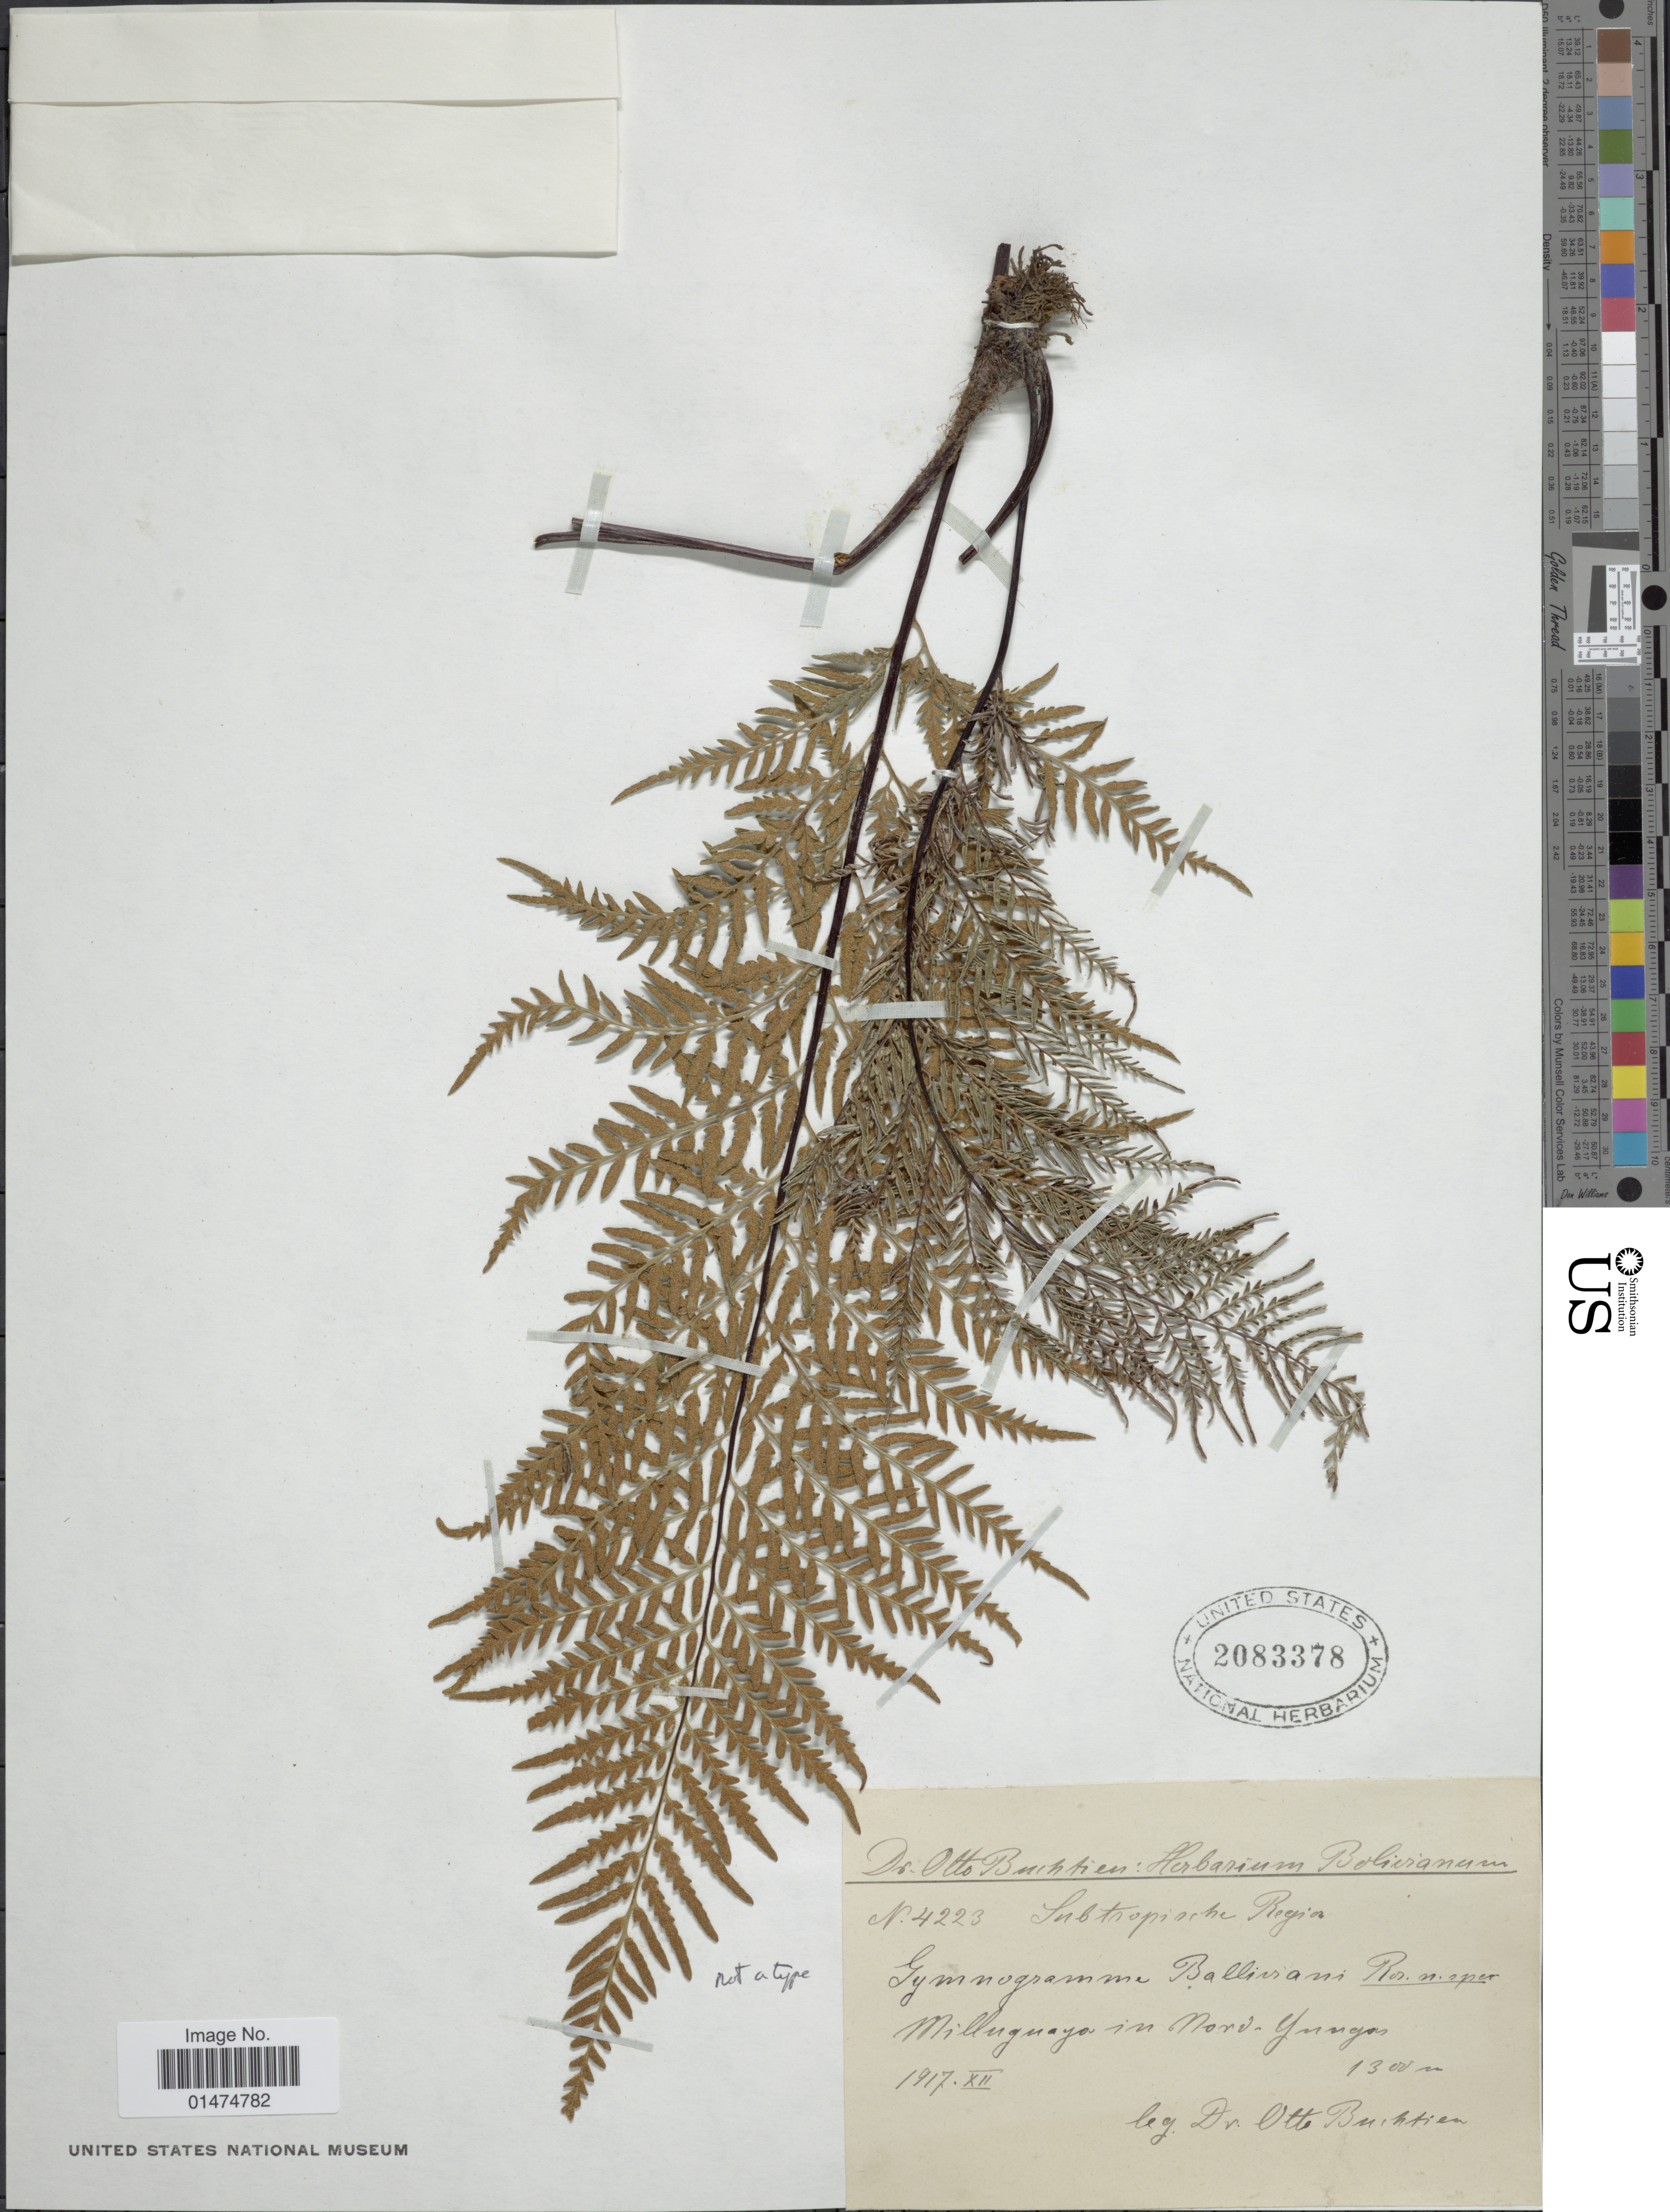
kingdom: Plantae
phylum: Tracheophyta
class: Polypodiopsida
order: Polypodiales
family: Pteridaceae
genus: Pityrogramma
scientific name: Pityrogramma calomelanos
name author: (L.) Link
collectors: O. Buchtien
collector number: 4223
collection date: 1917-12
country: Bolivia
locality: Ballivian, Milluguaya in Nord. Yungas.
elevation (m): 1300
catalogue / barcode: US 2083378